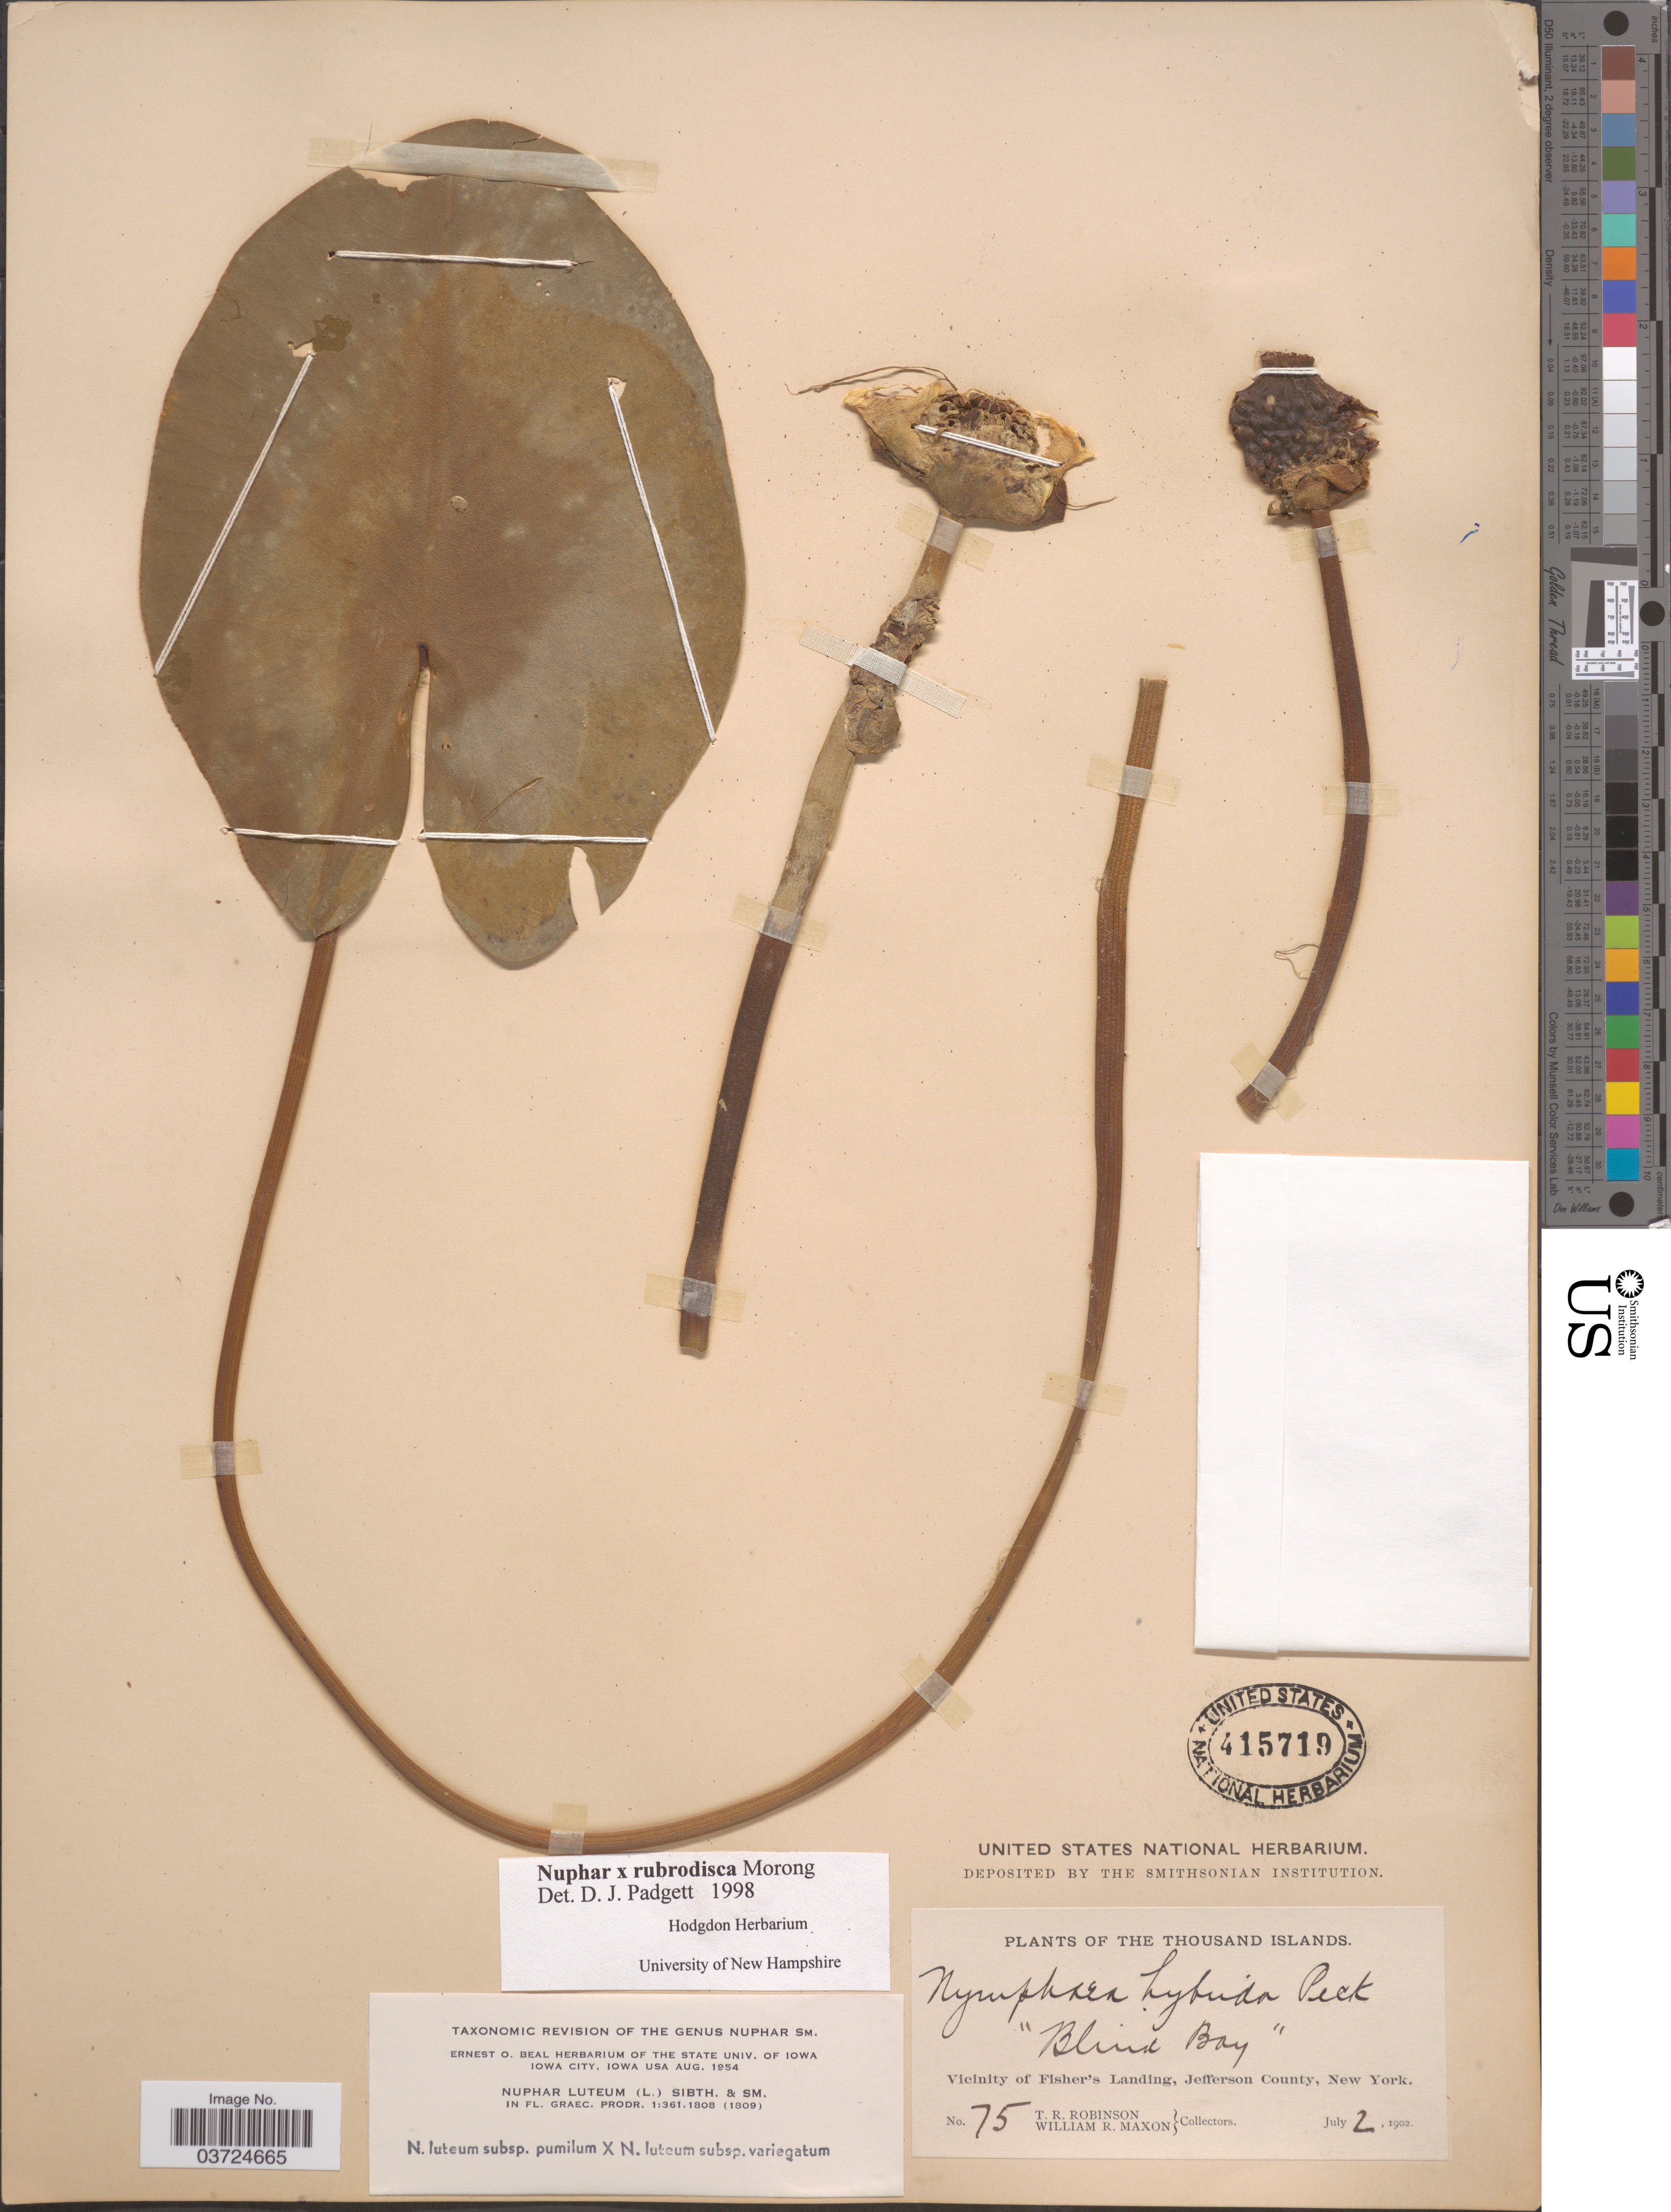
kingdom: Plantae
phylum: Tracheophyta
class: Magnoliopsida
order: Nymphaeales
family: Nymphaeaceae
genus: Nuphar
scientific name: Nuphar rubrodisca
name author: Morong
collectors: T. R. Robinson & W. R. Maxon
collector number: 75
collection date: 1902-07-02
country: United States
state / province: New York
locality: Thousands Islands. "Blind Bay". Vicinity of Fisher's Landing, Jefferson County.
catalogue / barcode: US 415719